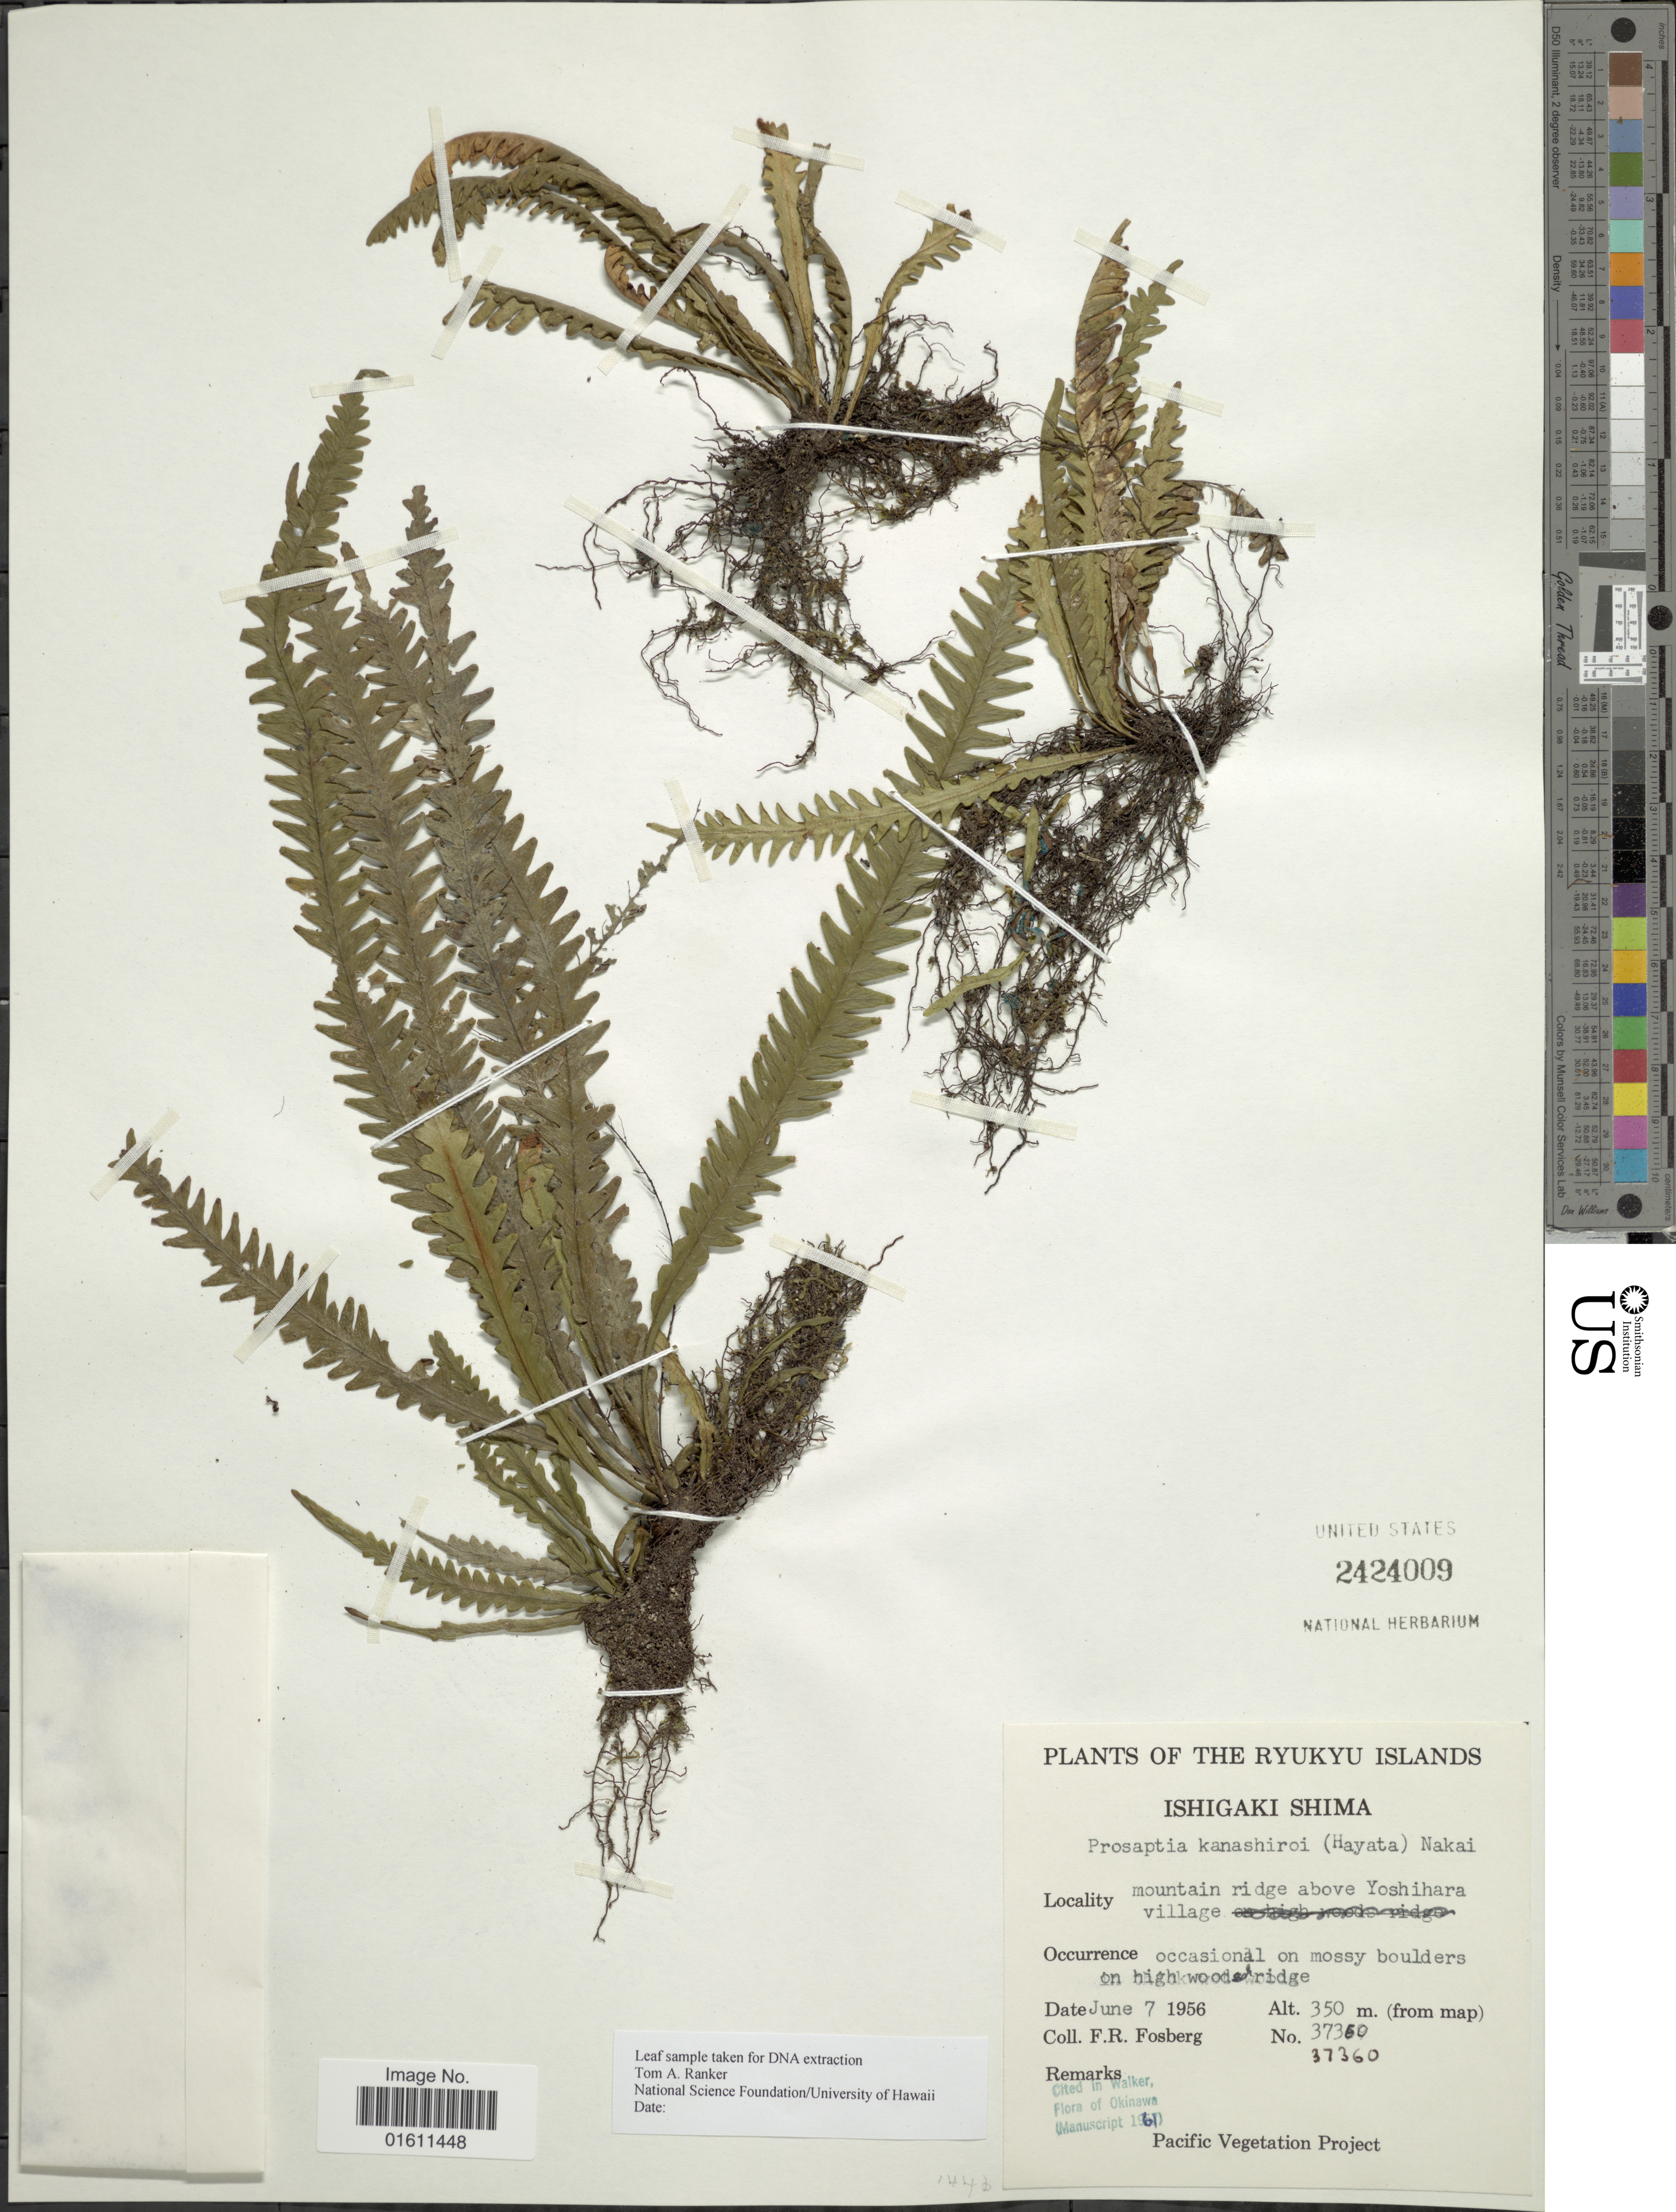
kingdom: Plantae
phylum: Tracheophyta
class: Polypodiopsida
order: Polypodiales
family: Polypodiaceae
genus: Prosaptia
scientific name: Prosaptia kanashiroi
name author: (Hayata) Nakai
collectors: F. R. Fosberg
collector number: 37360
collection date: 1956-06-07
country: Japan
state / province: Okinawa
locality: The Ryukyu Islands, Ishigaki Shima, mountain ridge above Yoshihara village.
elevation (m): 350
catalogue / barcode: US 2424009